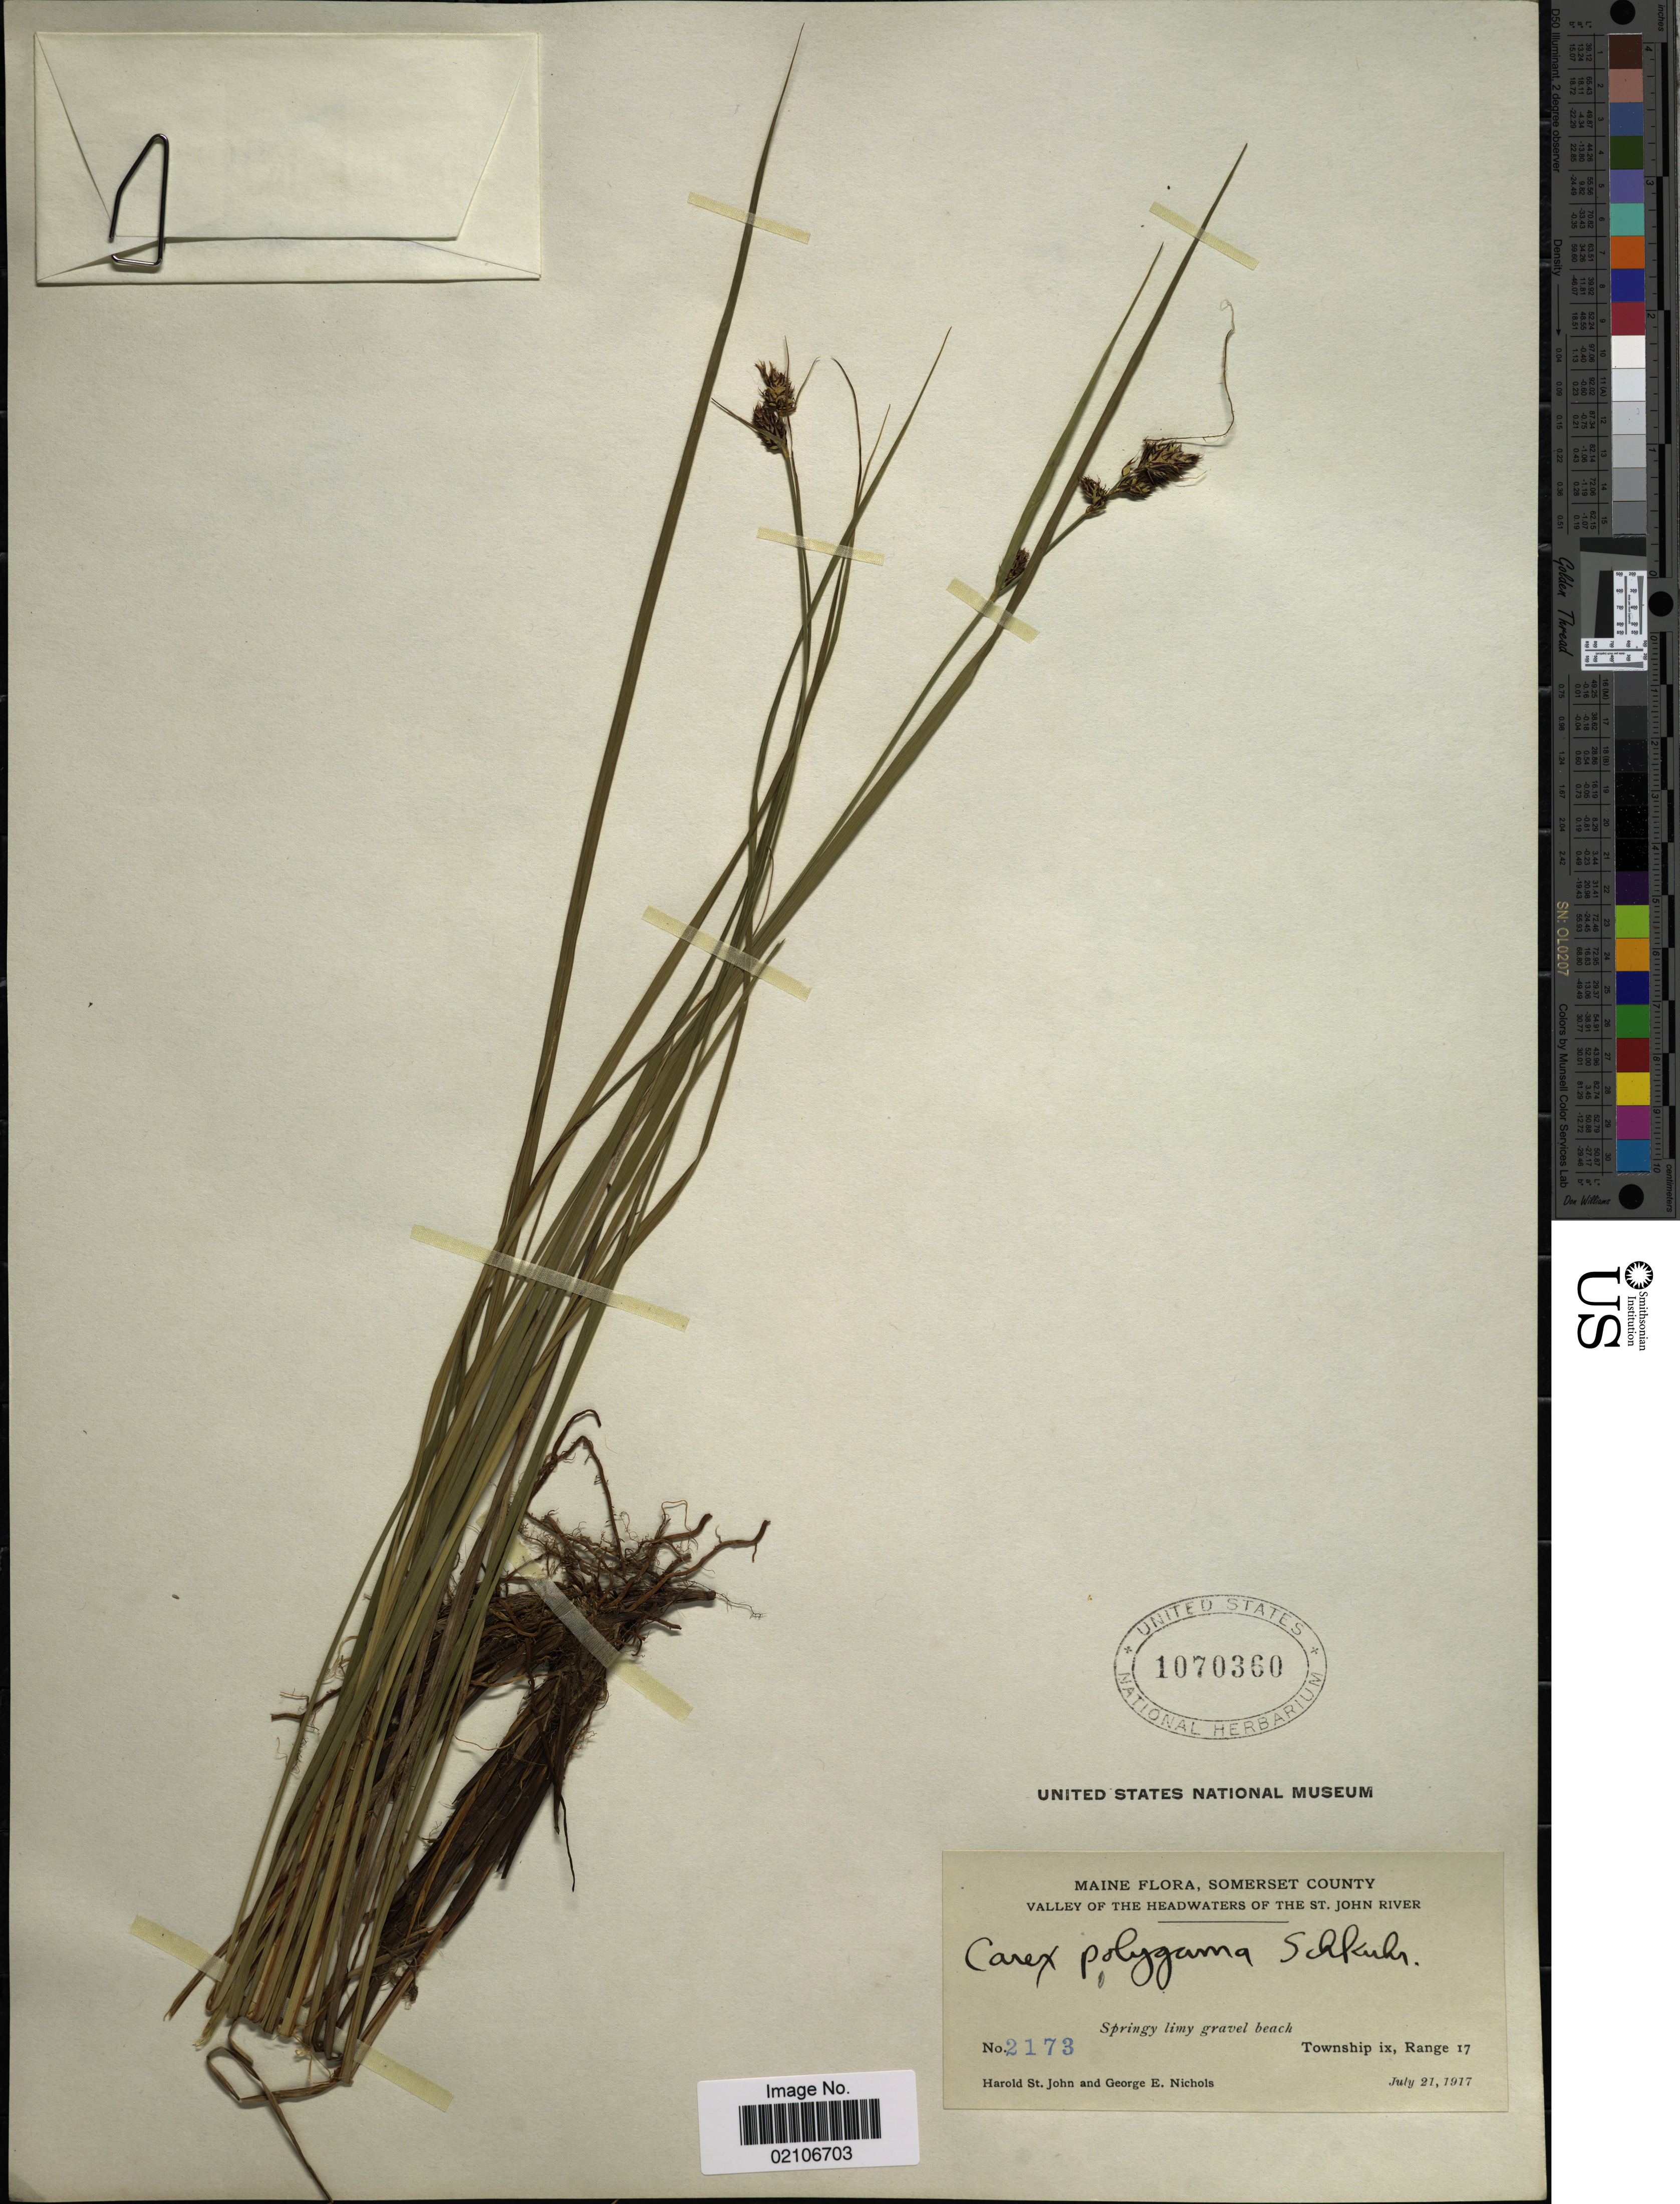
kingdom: Plantae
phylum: Tracheophyta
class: Liliopsida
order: Poales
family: Cyperaceae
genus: Carex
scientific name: Carex buxbaumii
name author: Wahlenb.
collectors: H. St. John & G. E. Nichols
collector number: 2173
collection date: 1917-07-21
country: United States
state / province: Maine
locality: Somerset County, Valley of The Headwaters of The St. John River, Springy lime gravel beach, Township ix, Range 17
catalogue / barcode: US 1070360